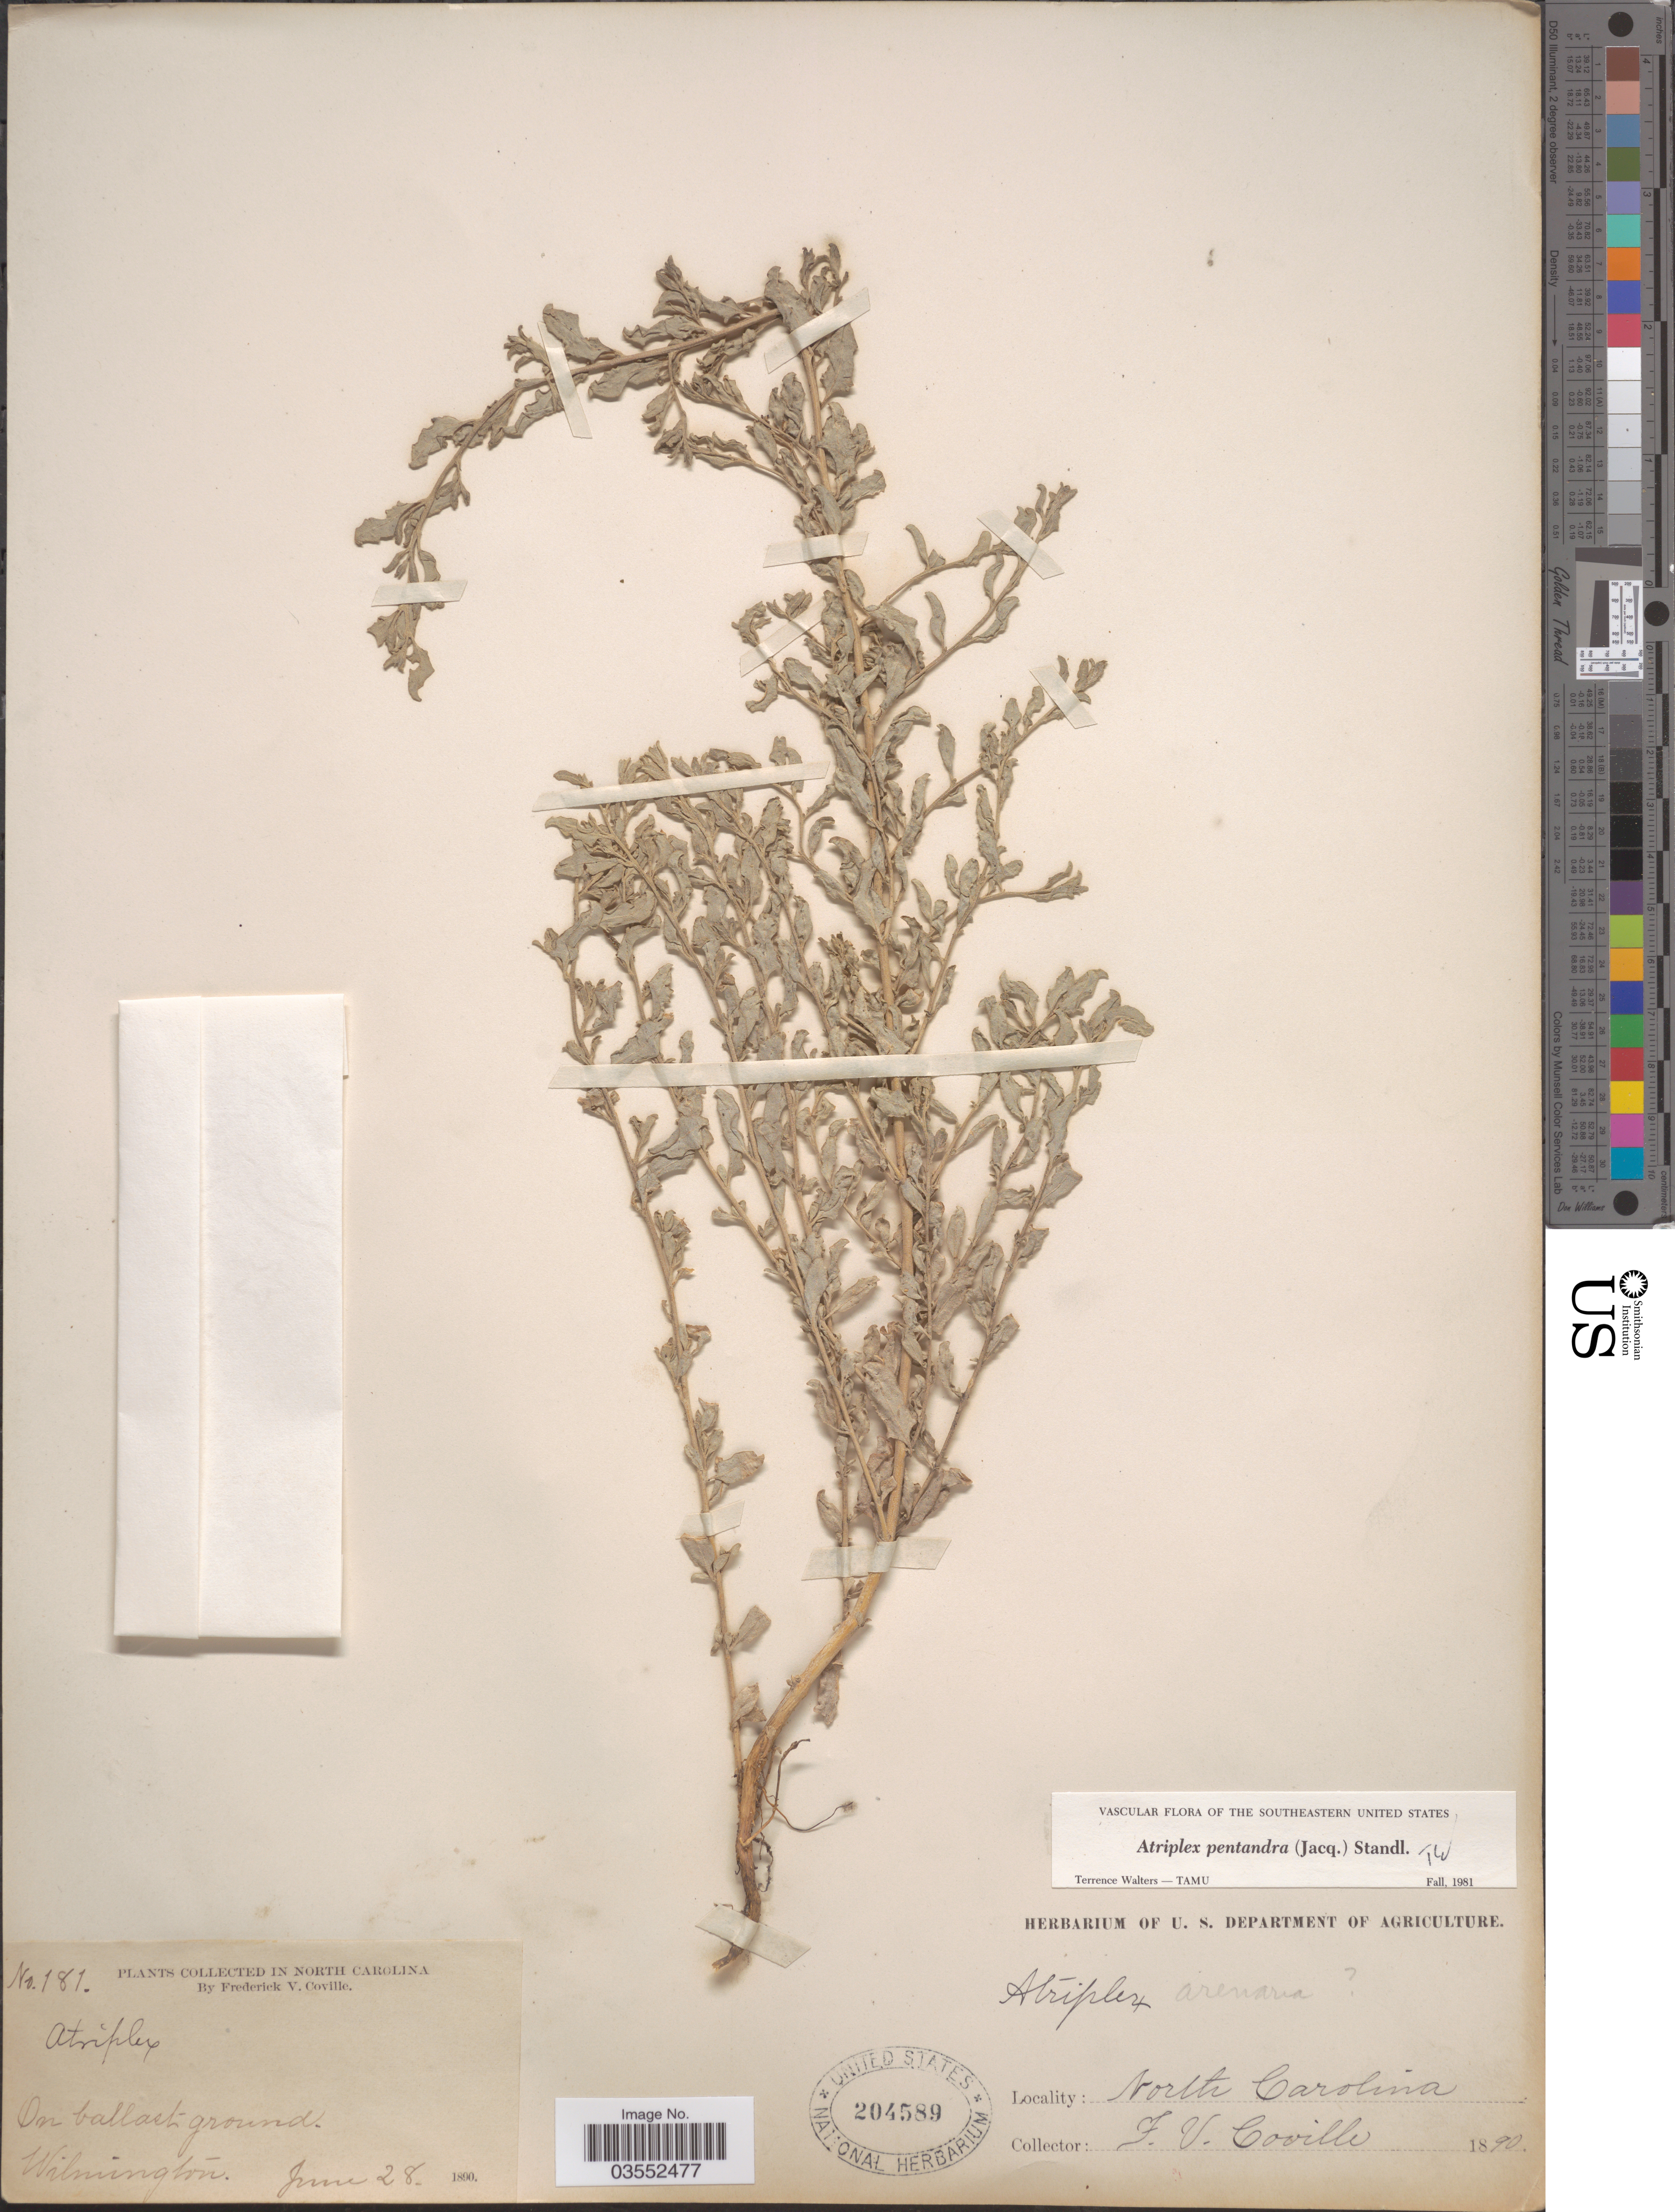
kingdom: Plantae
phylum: Tracheophyta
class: Magnoliopsida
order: Caryophyllales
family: Amaranthaceae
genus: Atriplex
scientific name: Atriplex pentandra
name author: (Jacq.) Standl.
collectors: F. V. Coville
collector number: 181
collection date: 1890-06-28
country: United States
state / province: North Carolina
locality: Wilmington.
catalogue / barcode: US 204589